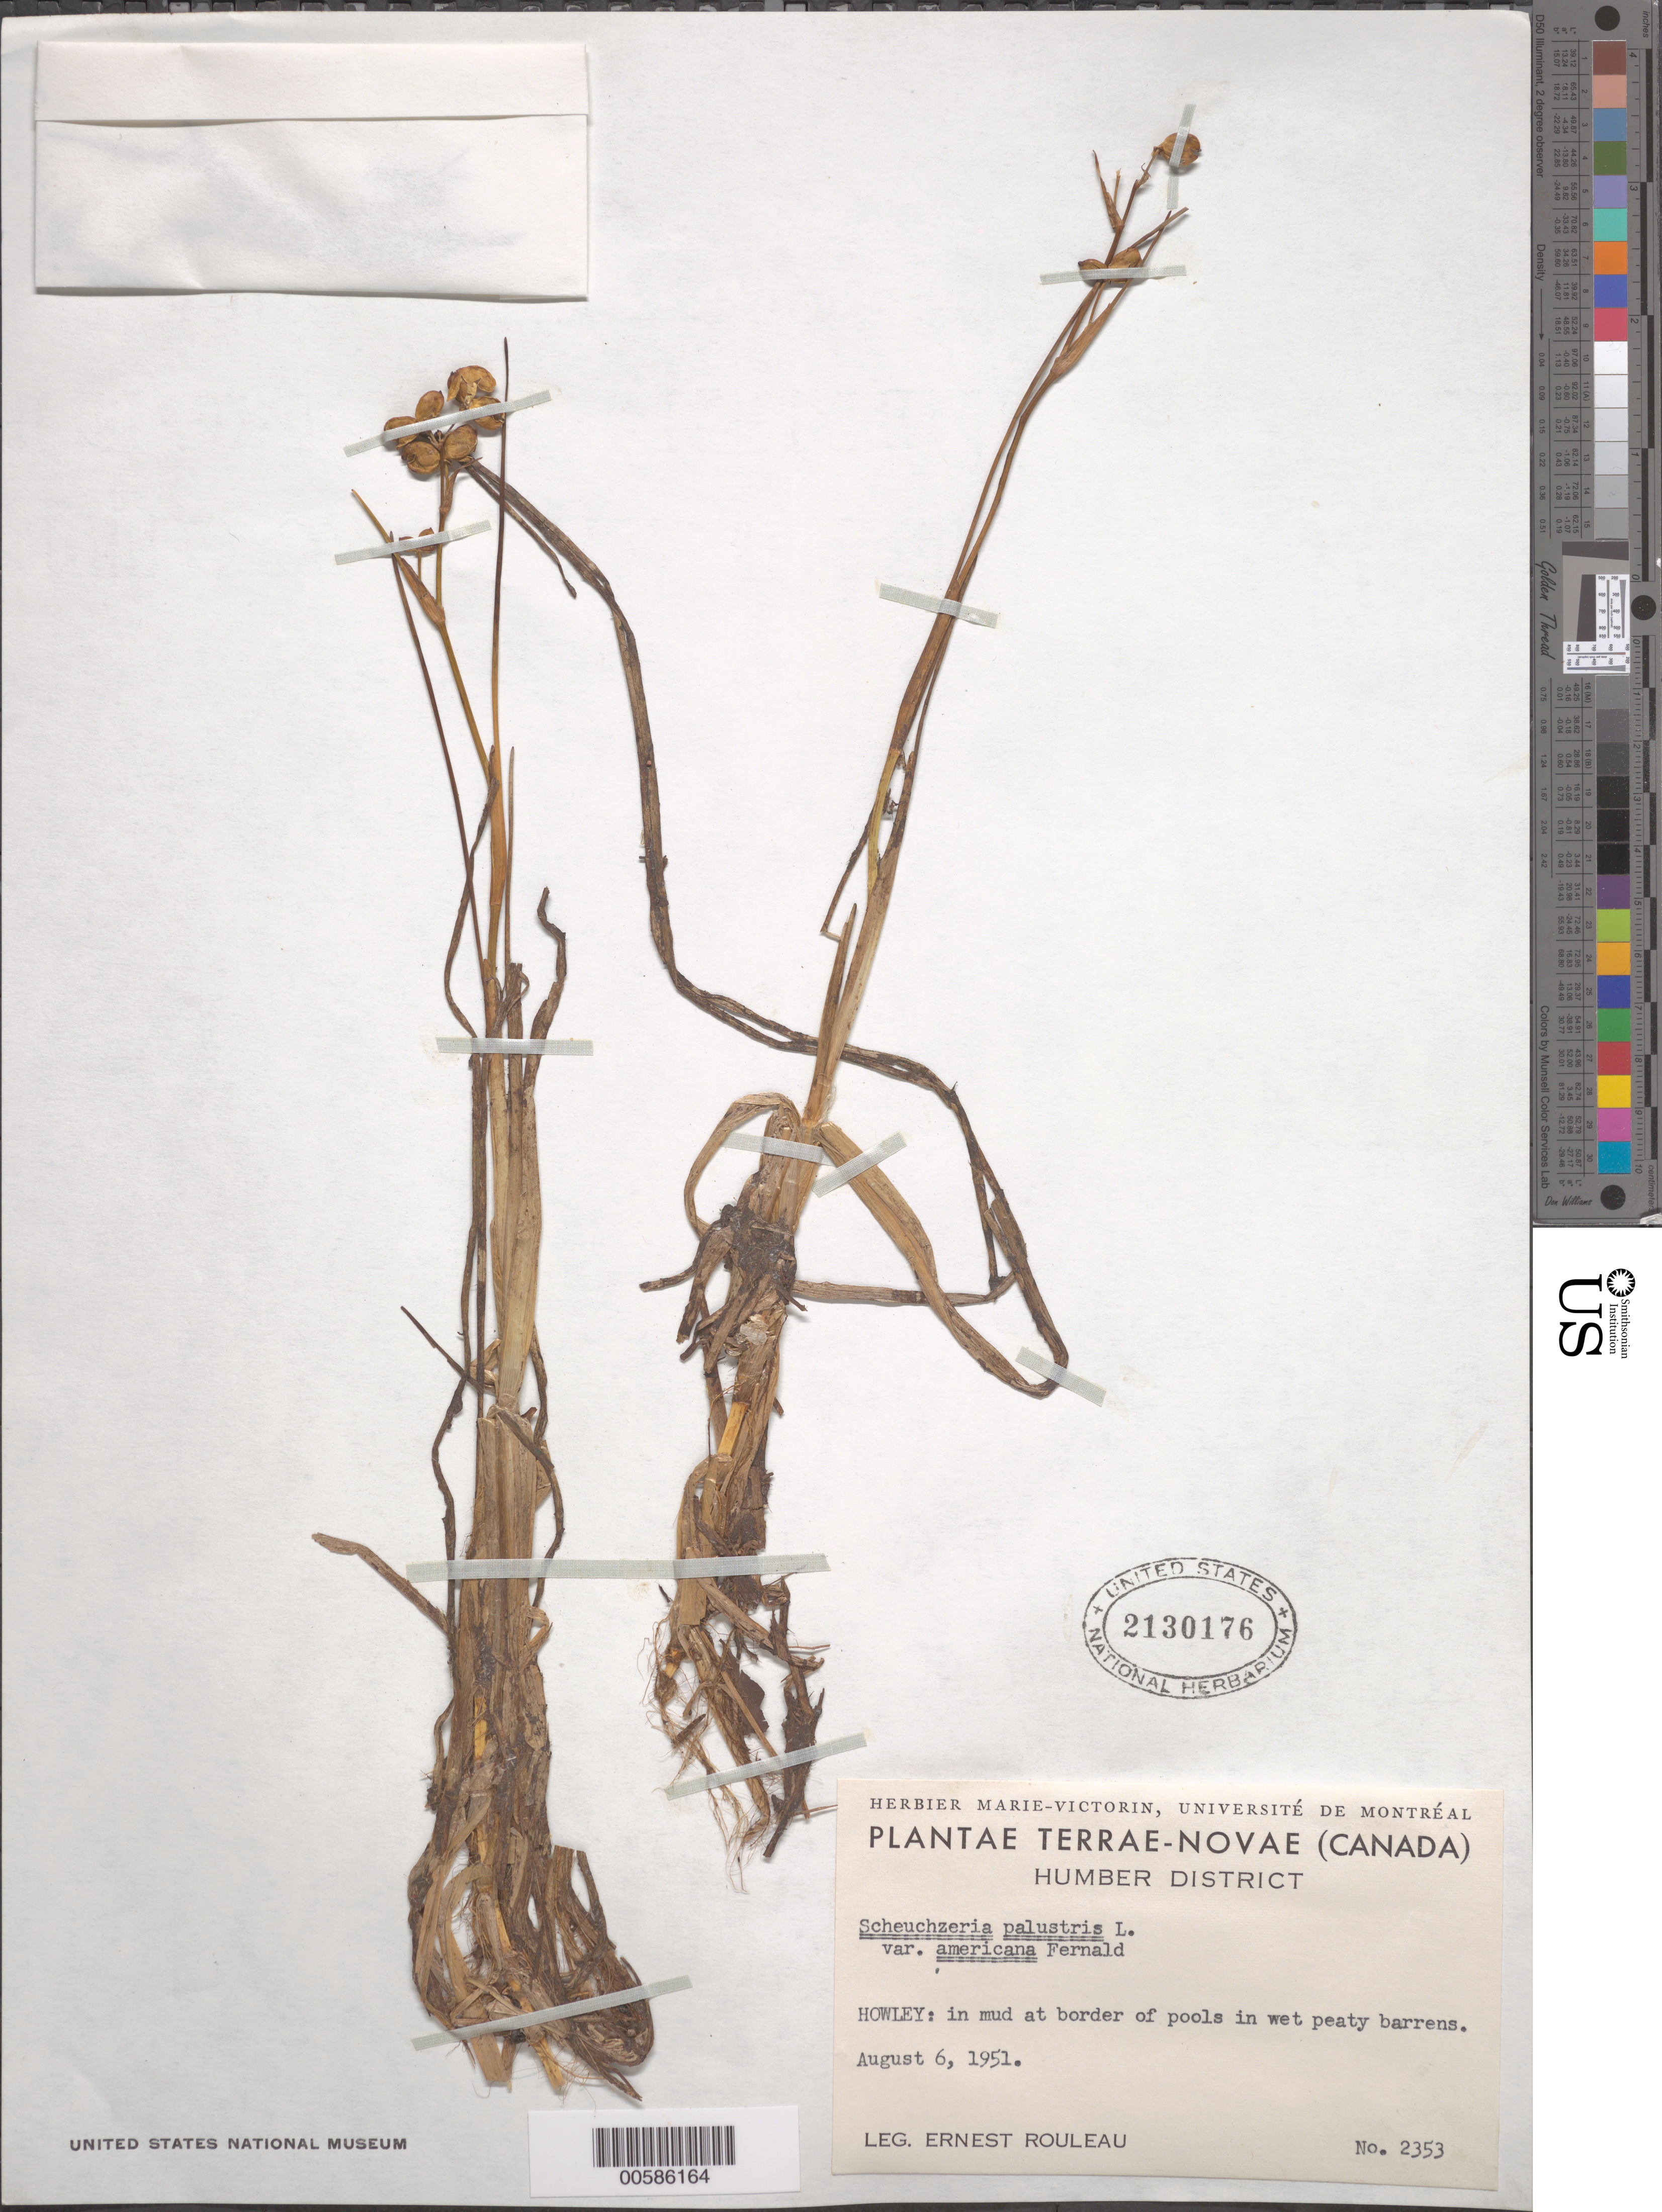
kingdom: Plantae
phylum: Tracheophyta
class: Liliopsida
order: Alismatales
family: Scheuchzeriaceae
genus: Scheuchzeria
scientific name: Scheuchzeria palustris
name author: L.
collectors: E. Rouleau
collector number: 2353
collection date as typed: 06 Aug 1951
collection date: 1951-08-06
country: Canada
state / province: Newfoundland and Labrador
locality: Humber Dist. (?), Howley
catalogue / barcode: US 2130176